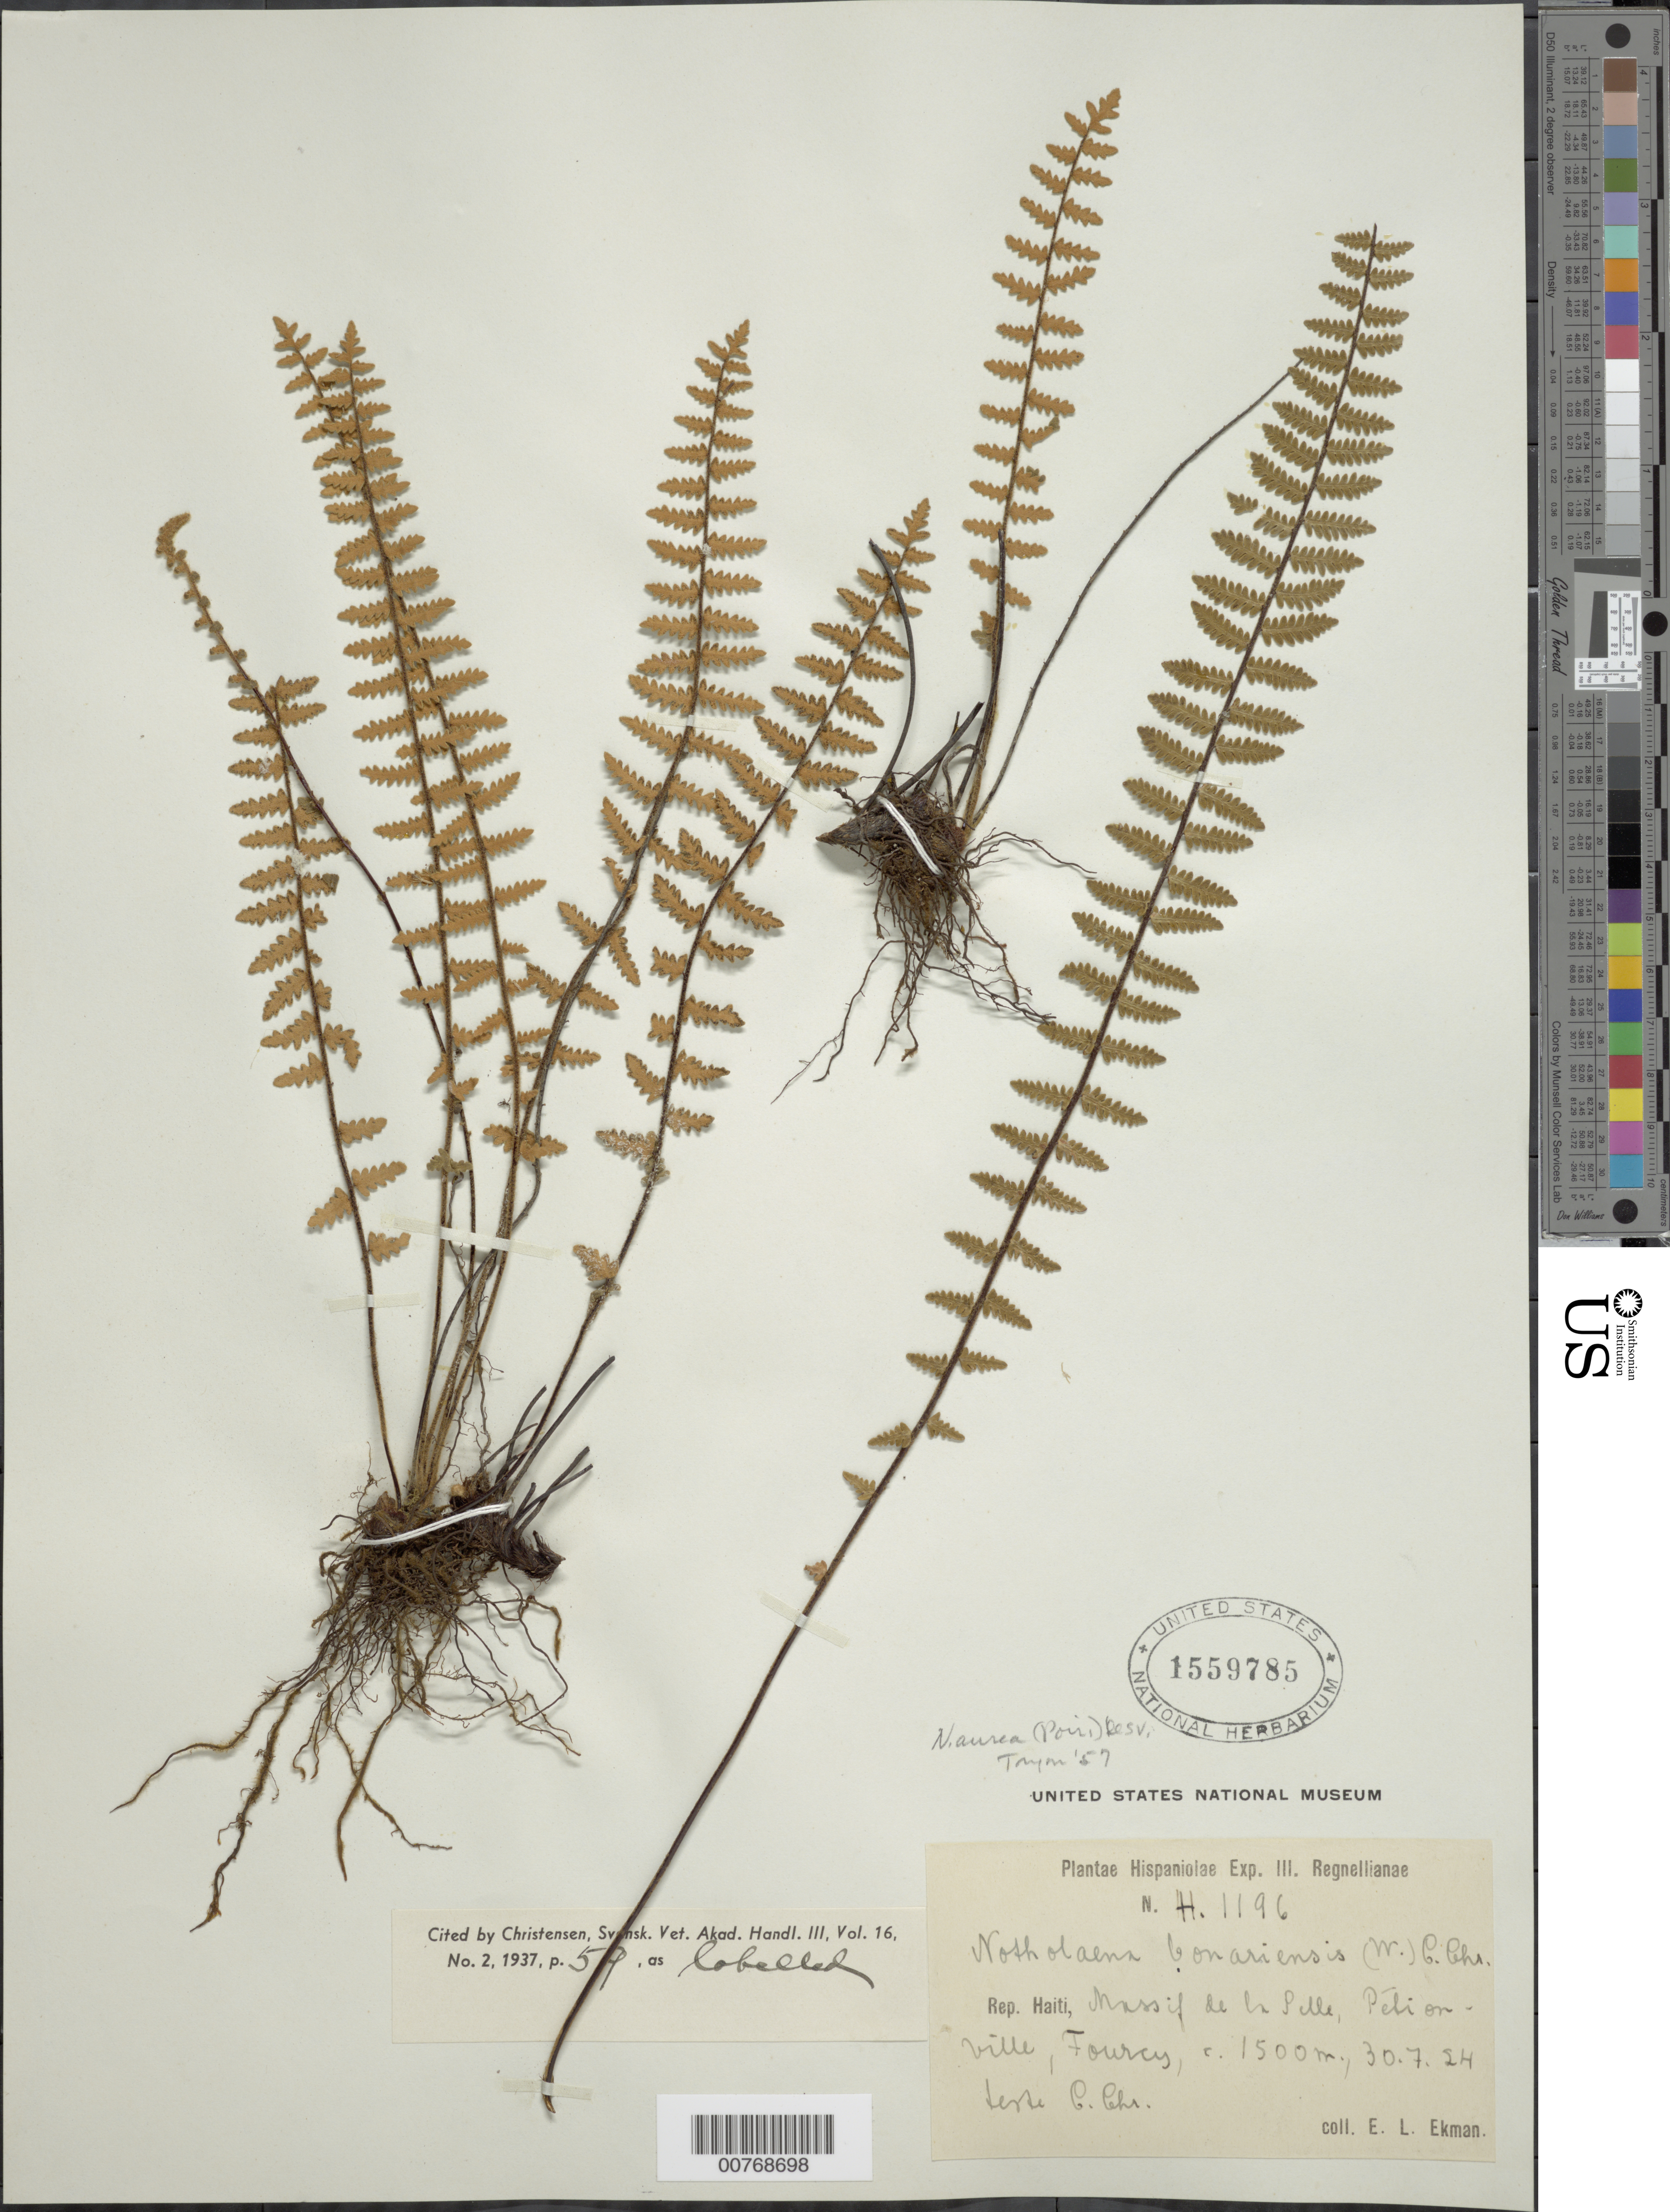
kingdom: Plantae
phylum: Tracheophyta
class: Polypodiopsida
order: Polypodiales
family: Pteridaceae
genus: Myriopteris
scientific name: Myriopteris aurea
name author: (Poir.) Grusz & Windham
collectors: E. L. Ekman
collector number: H 1196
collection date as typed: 30 Jul 1924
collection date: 1924-07-30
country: Haiti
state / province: Ouest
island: Hispaniola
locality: Massif de la Selle, Pédionville, Furcy [different locality from US 1301238 that has the same collection number]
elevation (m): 1500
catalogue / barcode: US 1559785